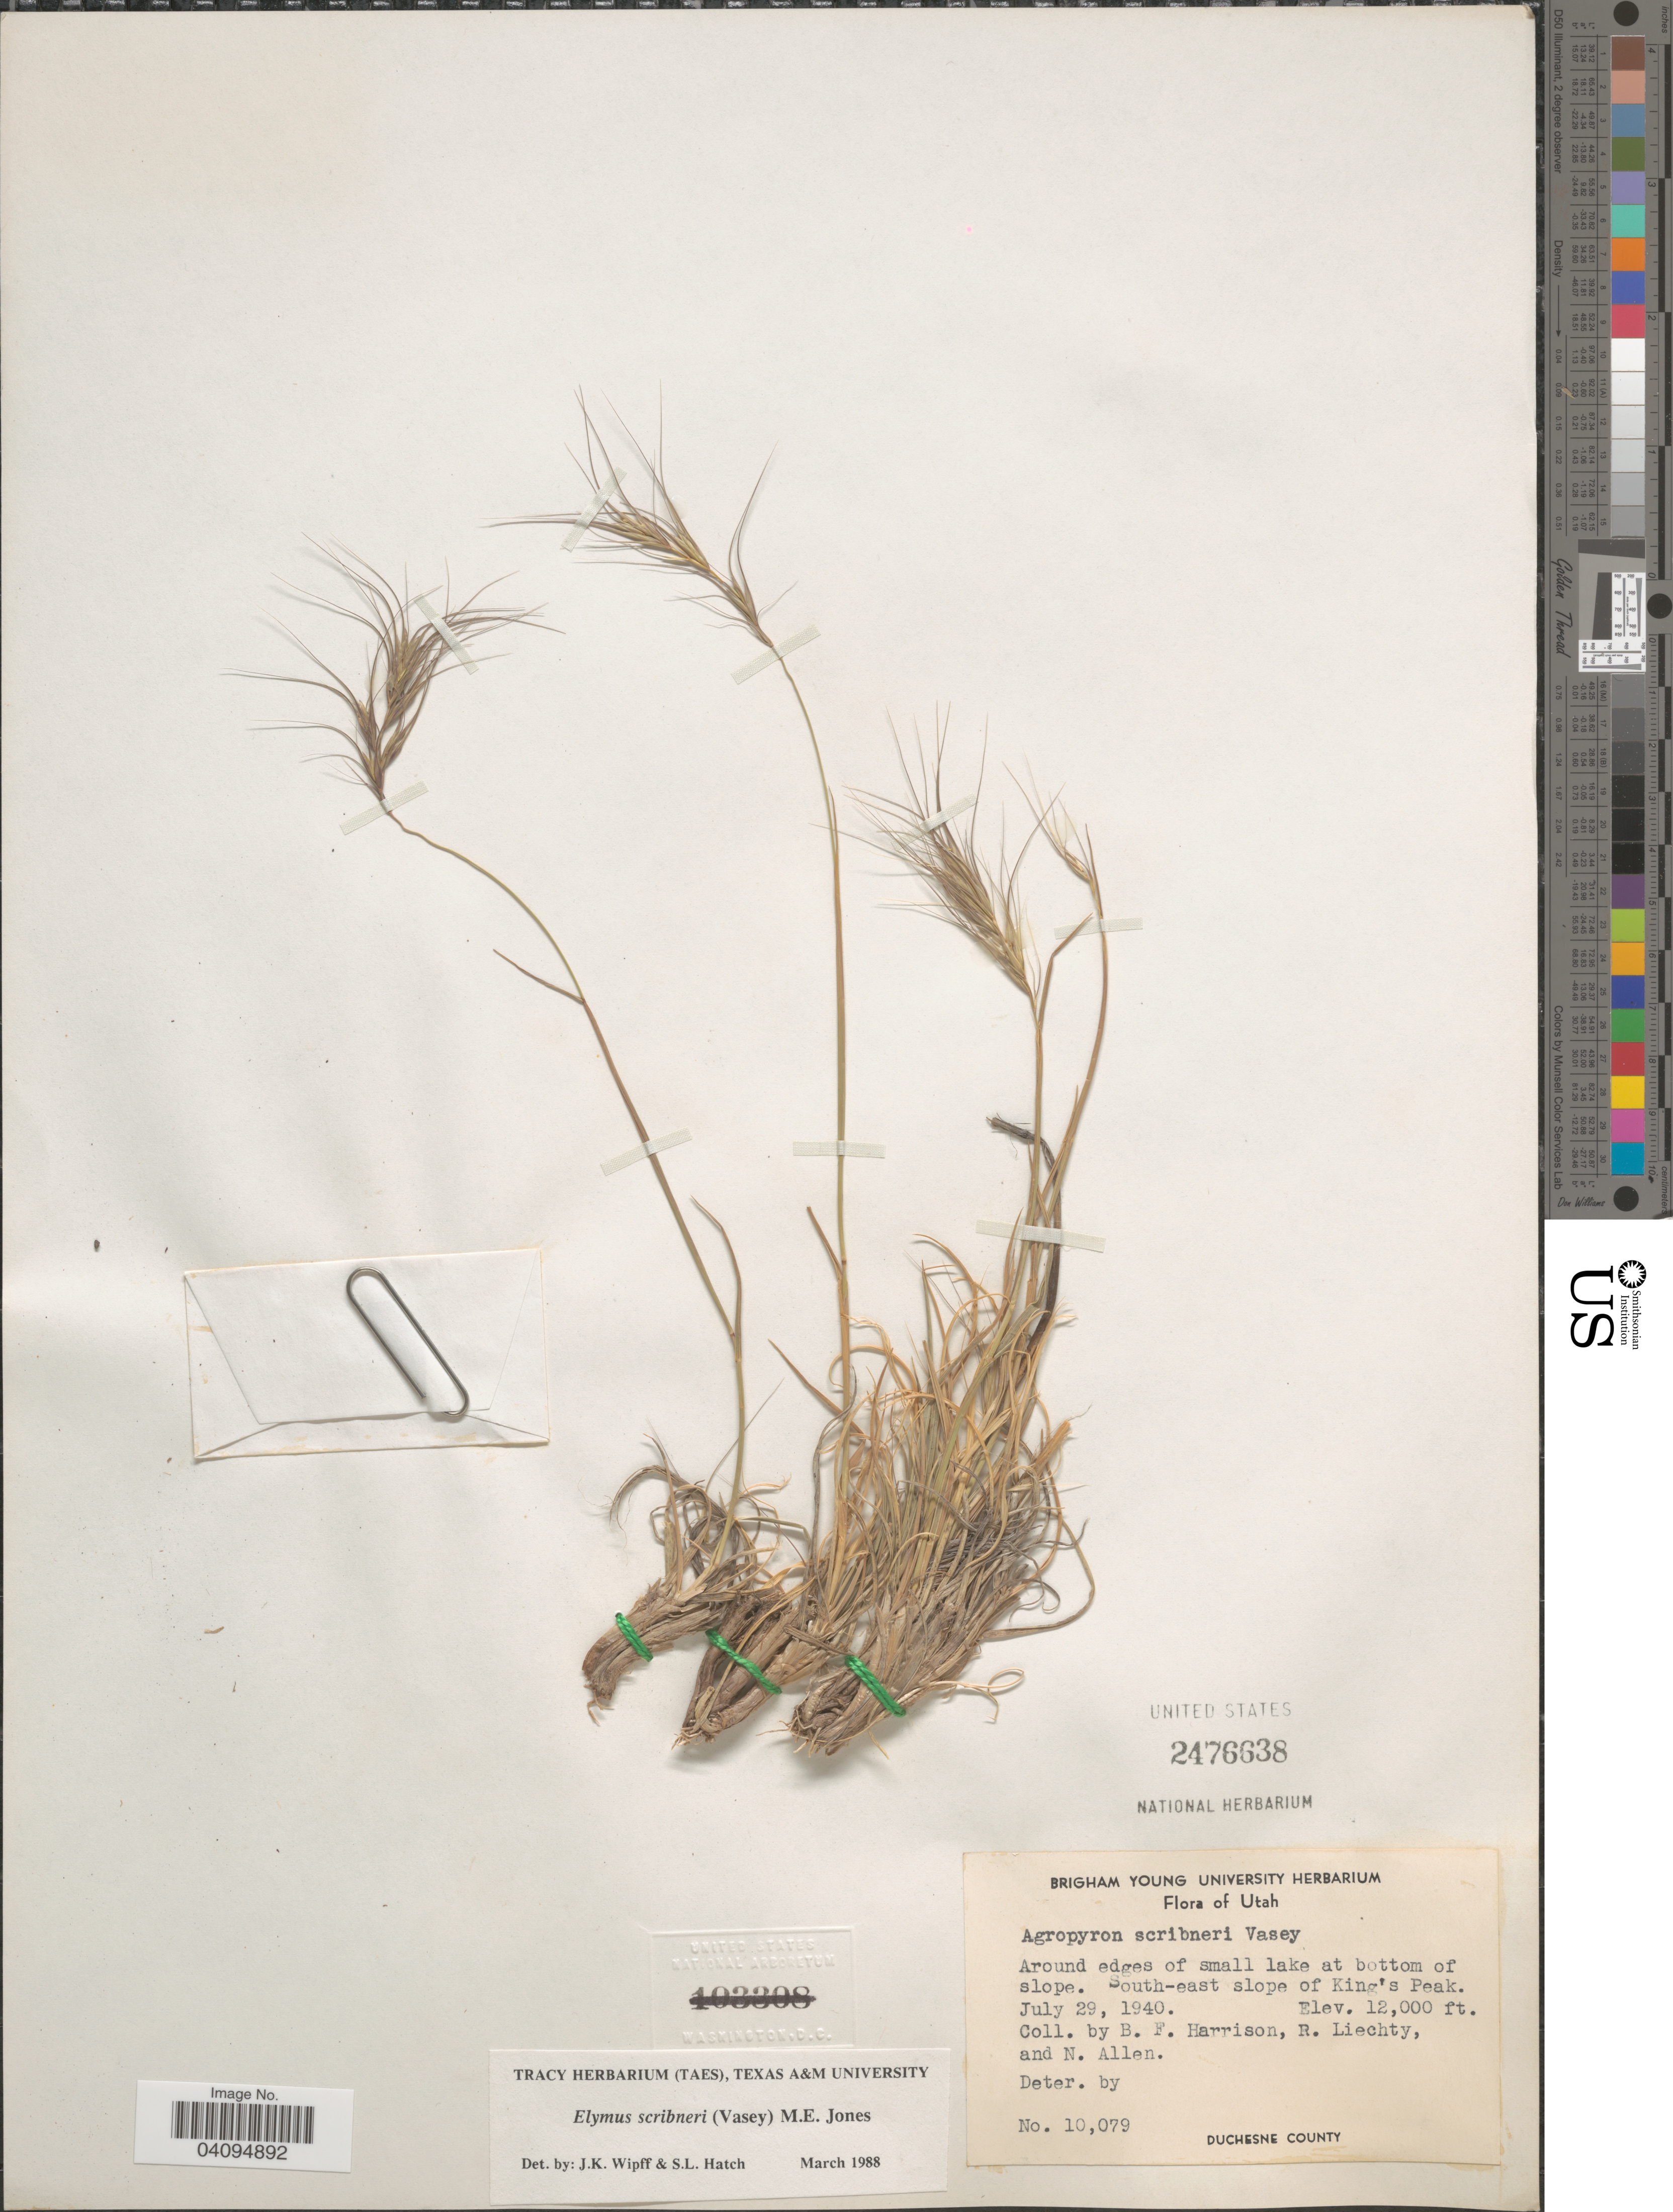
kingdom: Plantae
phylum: Tracheophyta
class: Liliopsida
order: Poales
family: Poaceae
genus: Elymus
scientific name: Elymus scribneri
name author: (Vasey) M.E. Jones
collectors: B. F. Harrison, R. Liechty & N. Allen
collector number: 10079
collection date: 1940-07-29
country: United States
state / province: Utah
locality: Around edges of small lake at bottom of slope. South-east slope of King's Peak. Duchesne County.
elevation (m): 3658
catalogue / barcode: US 2476638